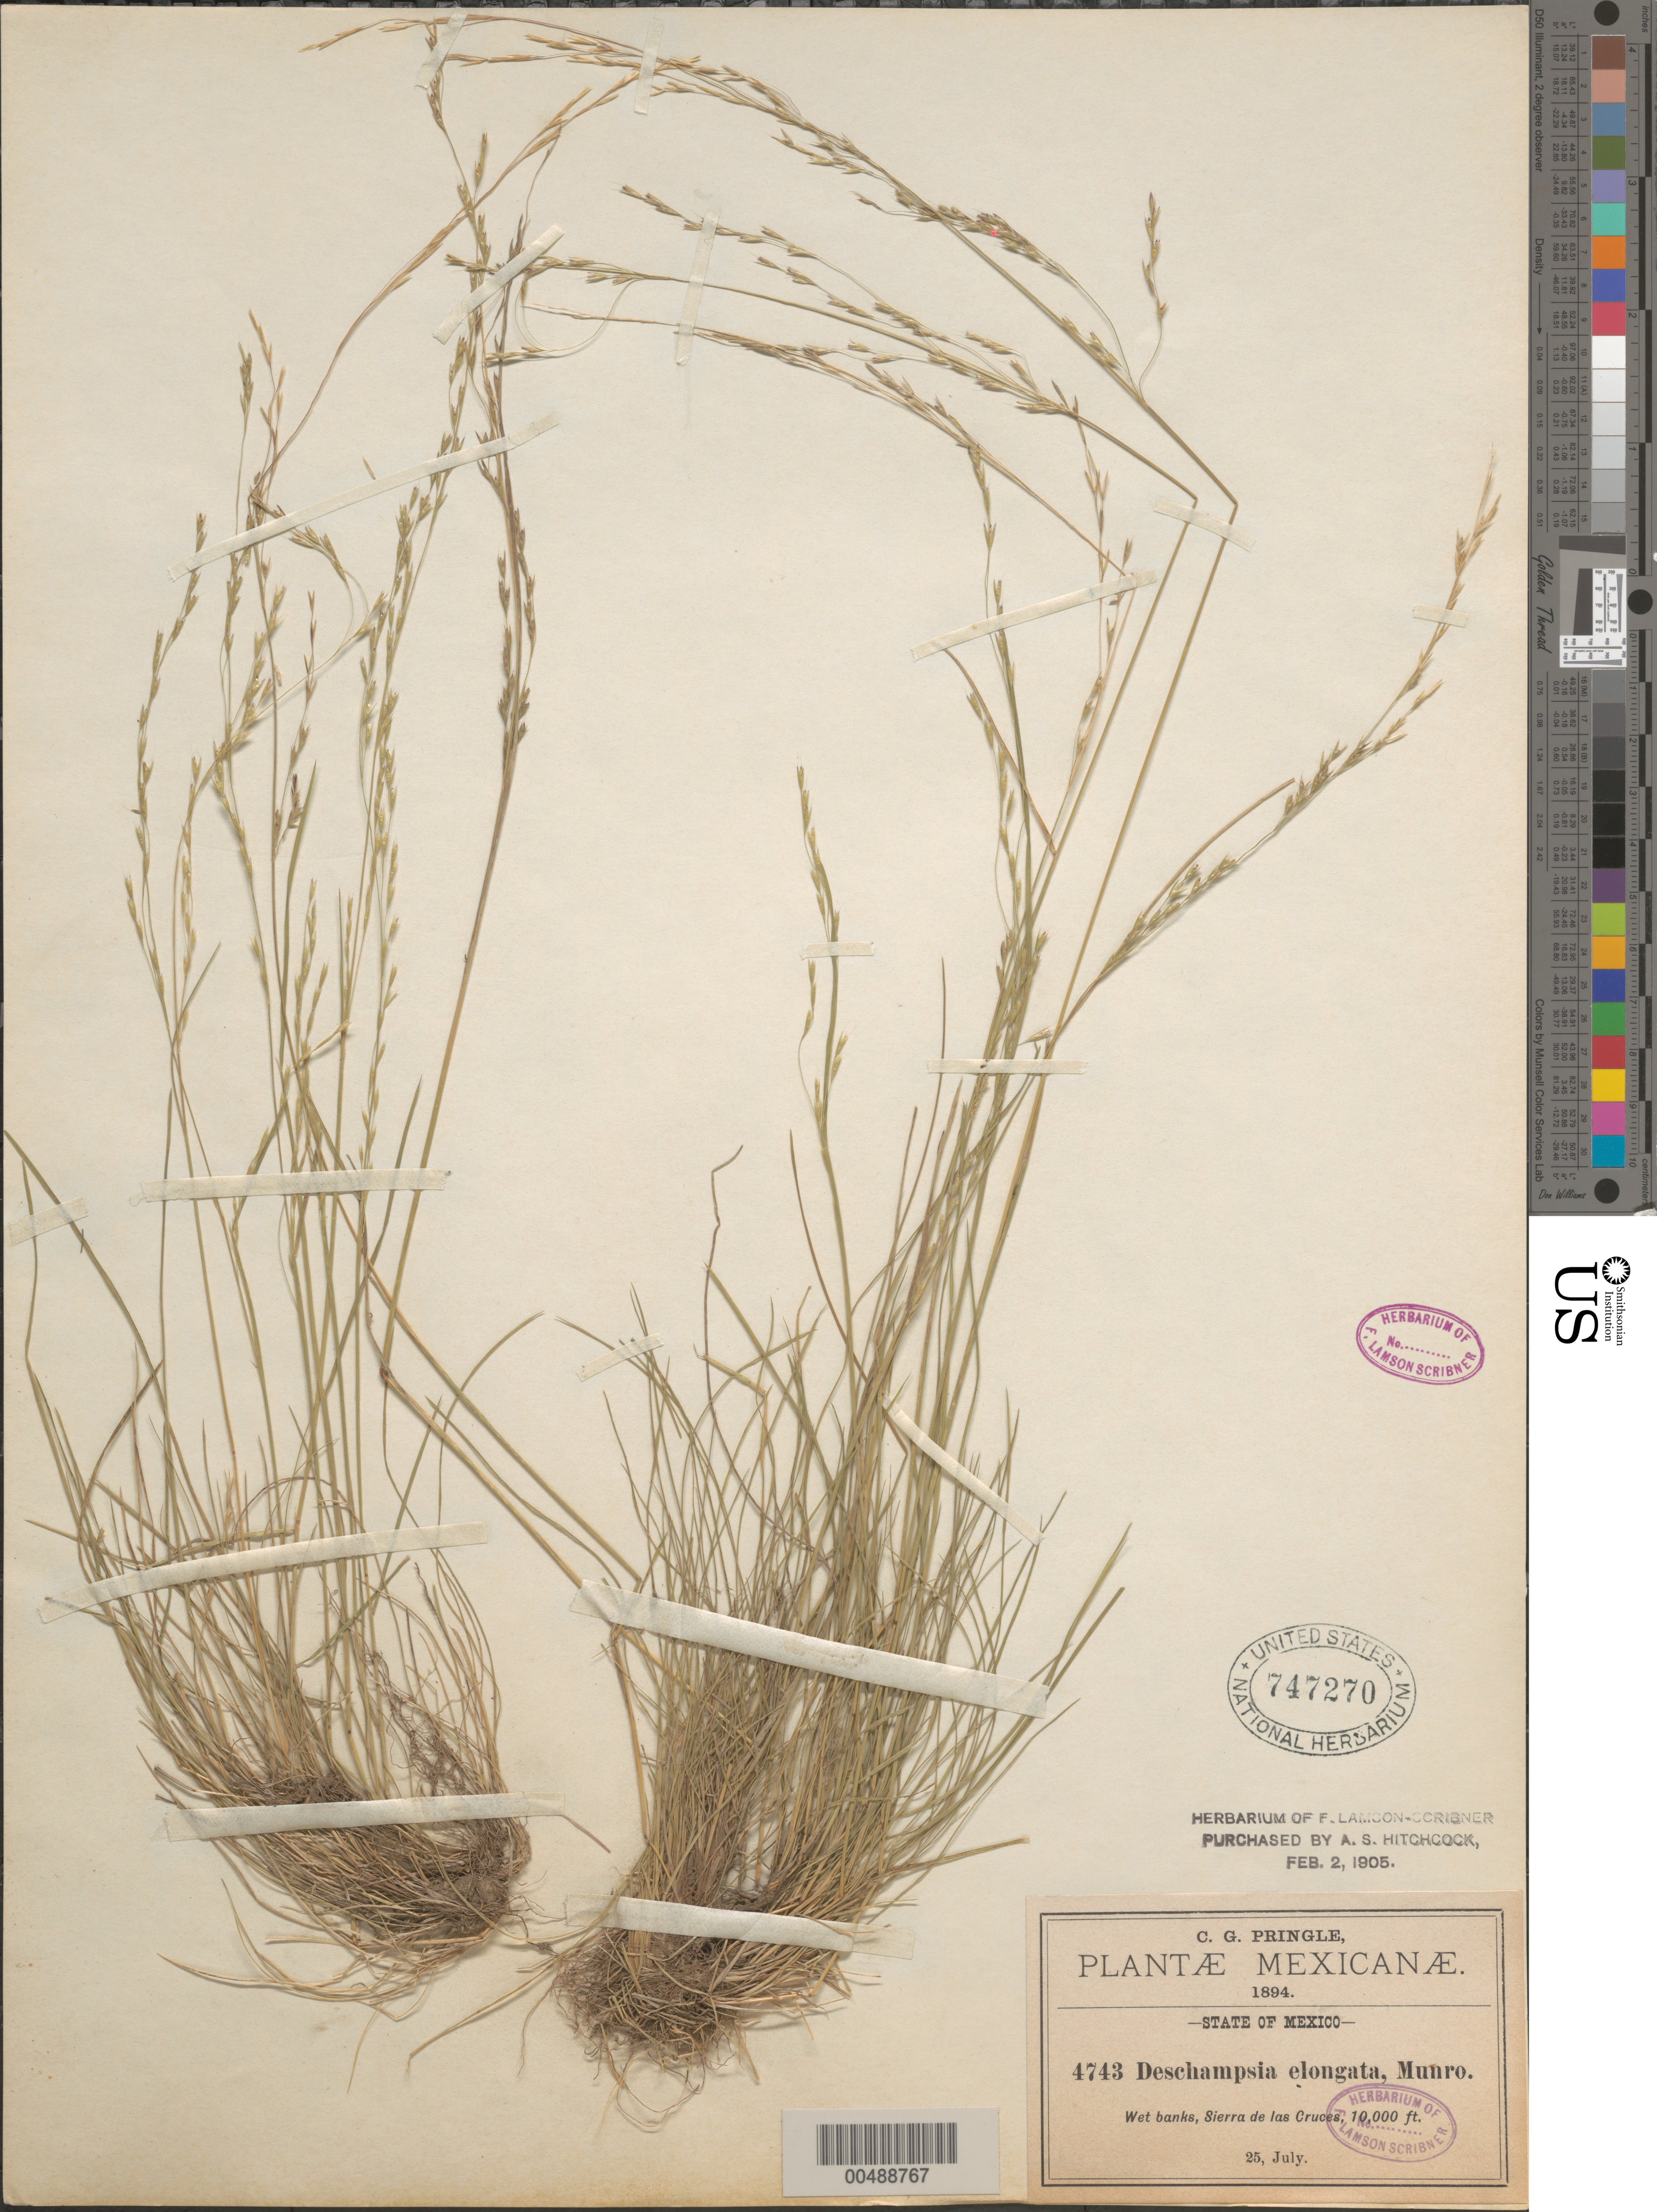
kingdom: Plantae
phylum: Tracheophyta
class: Liliopsida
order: Poales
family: Poaceae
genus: Deschampsia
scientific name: Deschampsia elongata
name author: (Hook.) Munro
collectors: C. G. Pringle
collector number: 4743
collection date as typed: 25 Jul 1894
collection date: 1894-07-25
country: Mexico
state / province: México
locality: Sierra de las Cruces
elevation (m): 3048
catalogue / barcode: US 747270